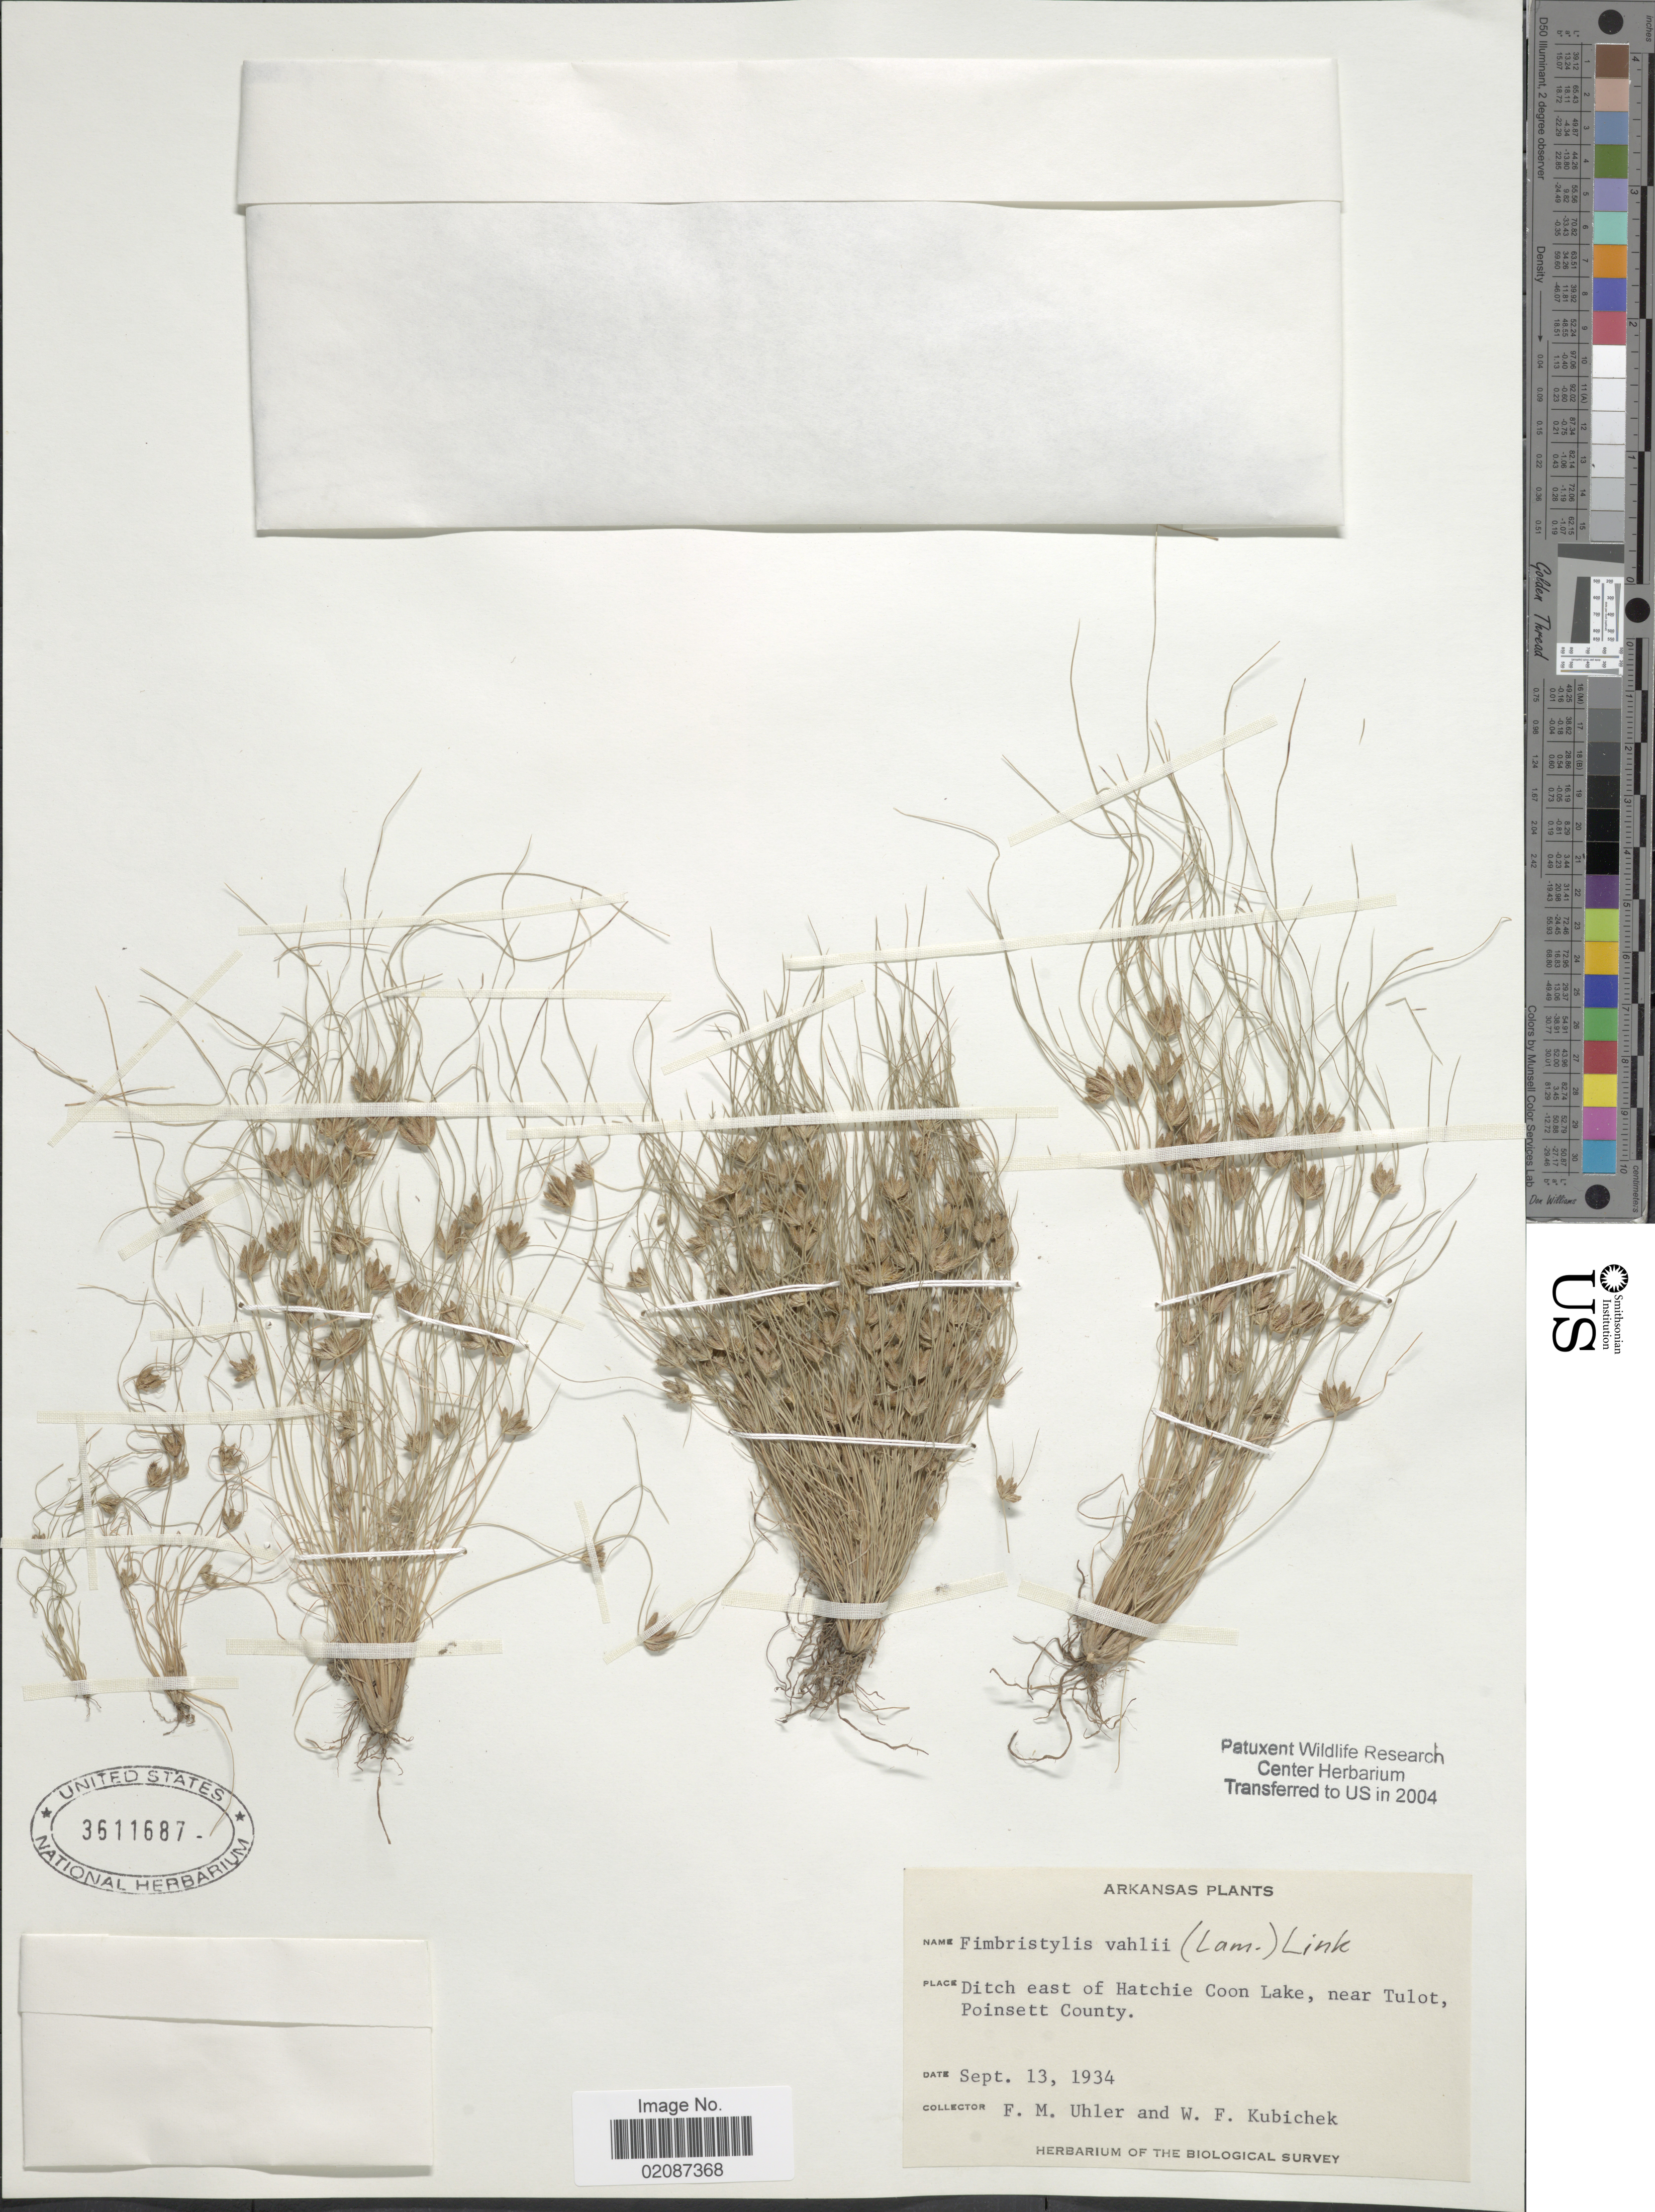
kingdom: Plantae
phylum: Tracheophyta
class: Liliopsida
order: Poales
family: Cyperaceae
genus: Fimbristylis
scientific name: Fimbristylis vahlii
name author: (Lam.) Link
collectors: F. M. Uhler & W. Kubichek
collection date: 1934-09-13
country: United States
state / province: Arkansas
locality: Ditch east of Hatchie Coon Lake, near Tulot, Poinsett County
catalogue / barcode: US 3611687